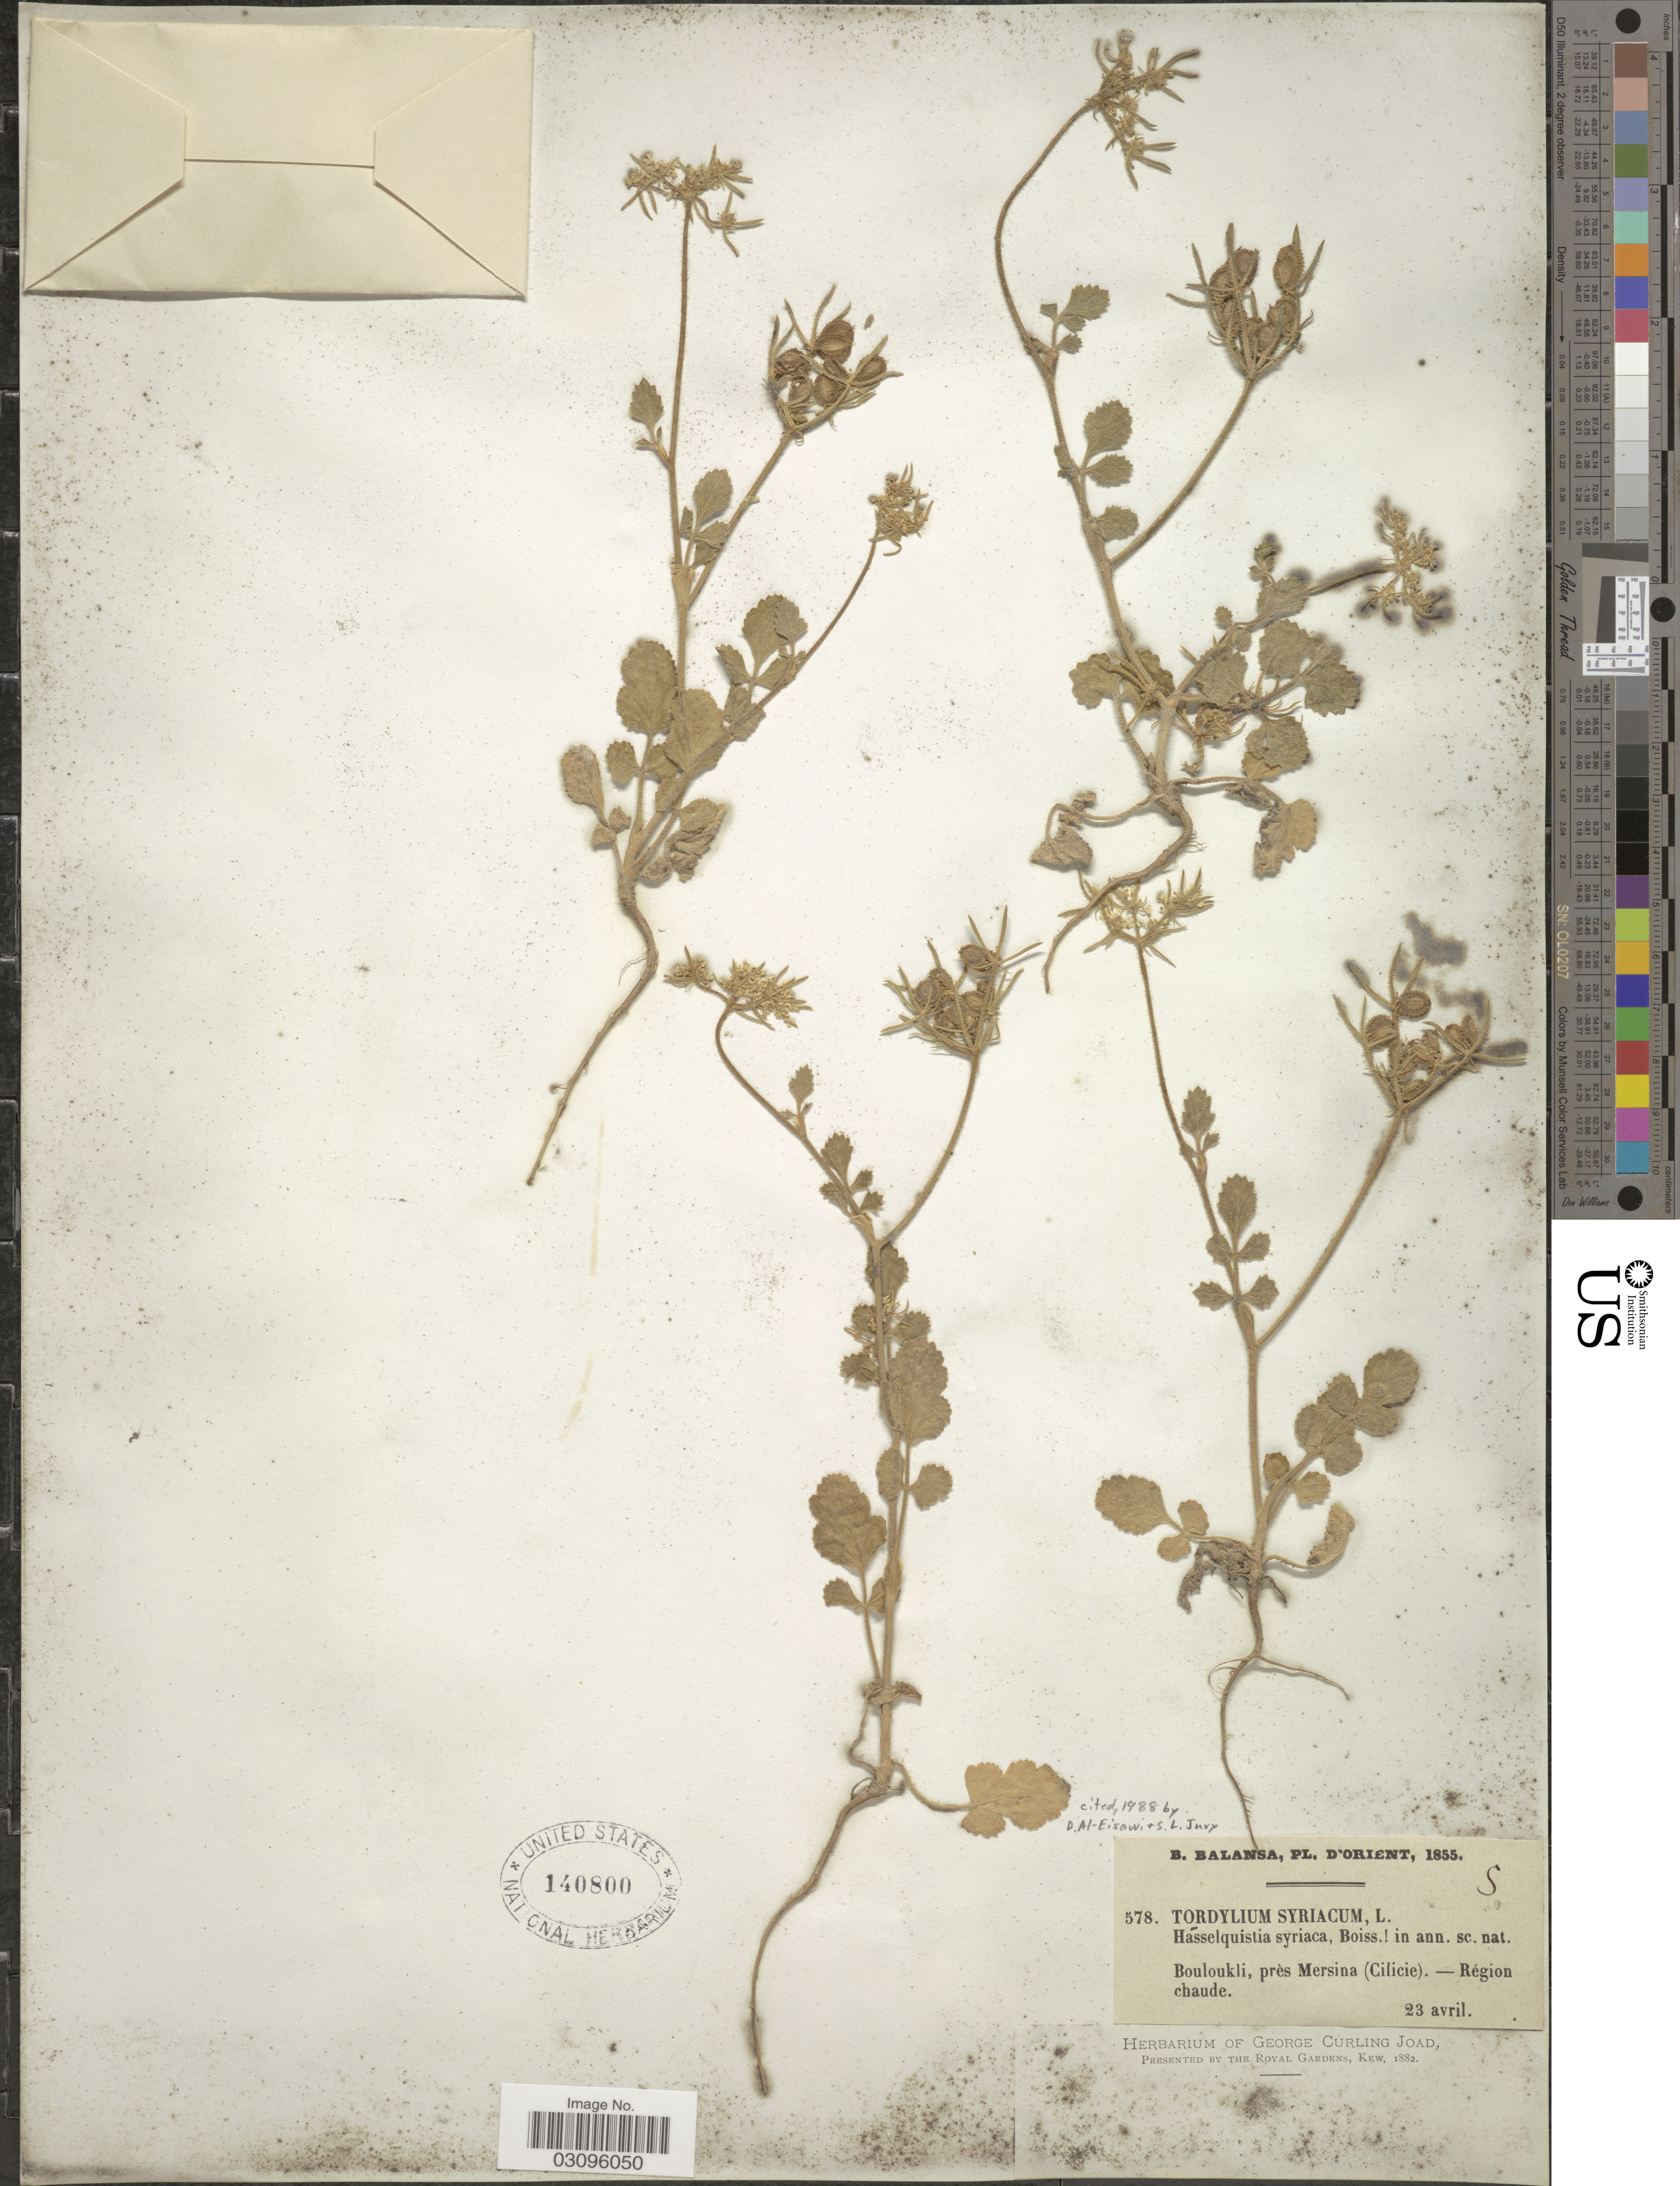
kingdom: Plantae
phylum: Tracheophyta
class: Magnoliopsida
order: Apiales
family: Apiaceae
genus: Tordylium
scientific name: Tordylium syriacum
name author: L.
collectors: B. Balansa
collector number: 578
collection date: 1855-04-23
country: Turkey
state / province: Mersin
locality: Orient. Bouloukli, près Mersina (Cilicie). Région chaude.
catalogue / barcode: US 140800